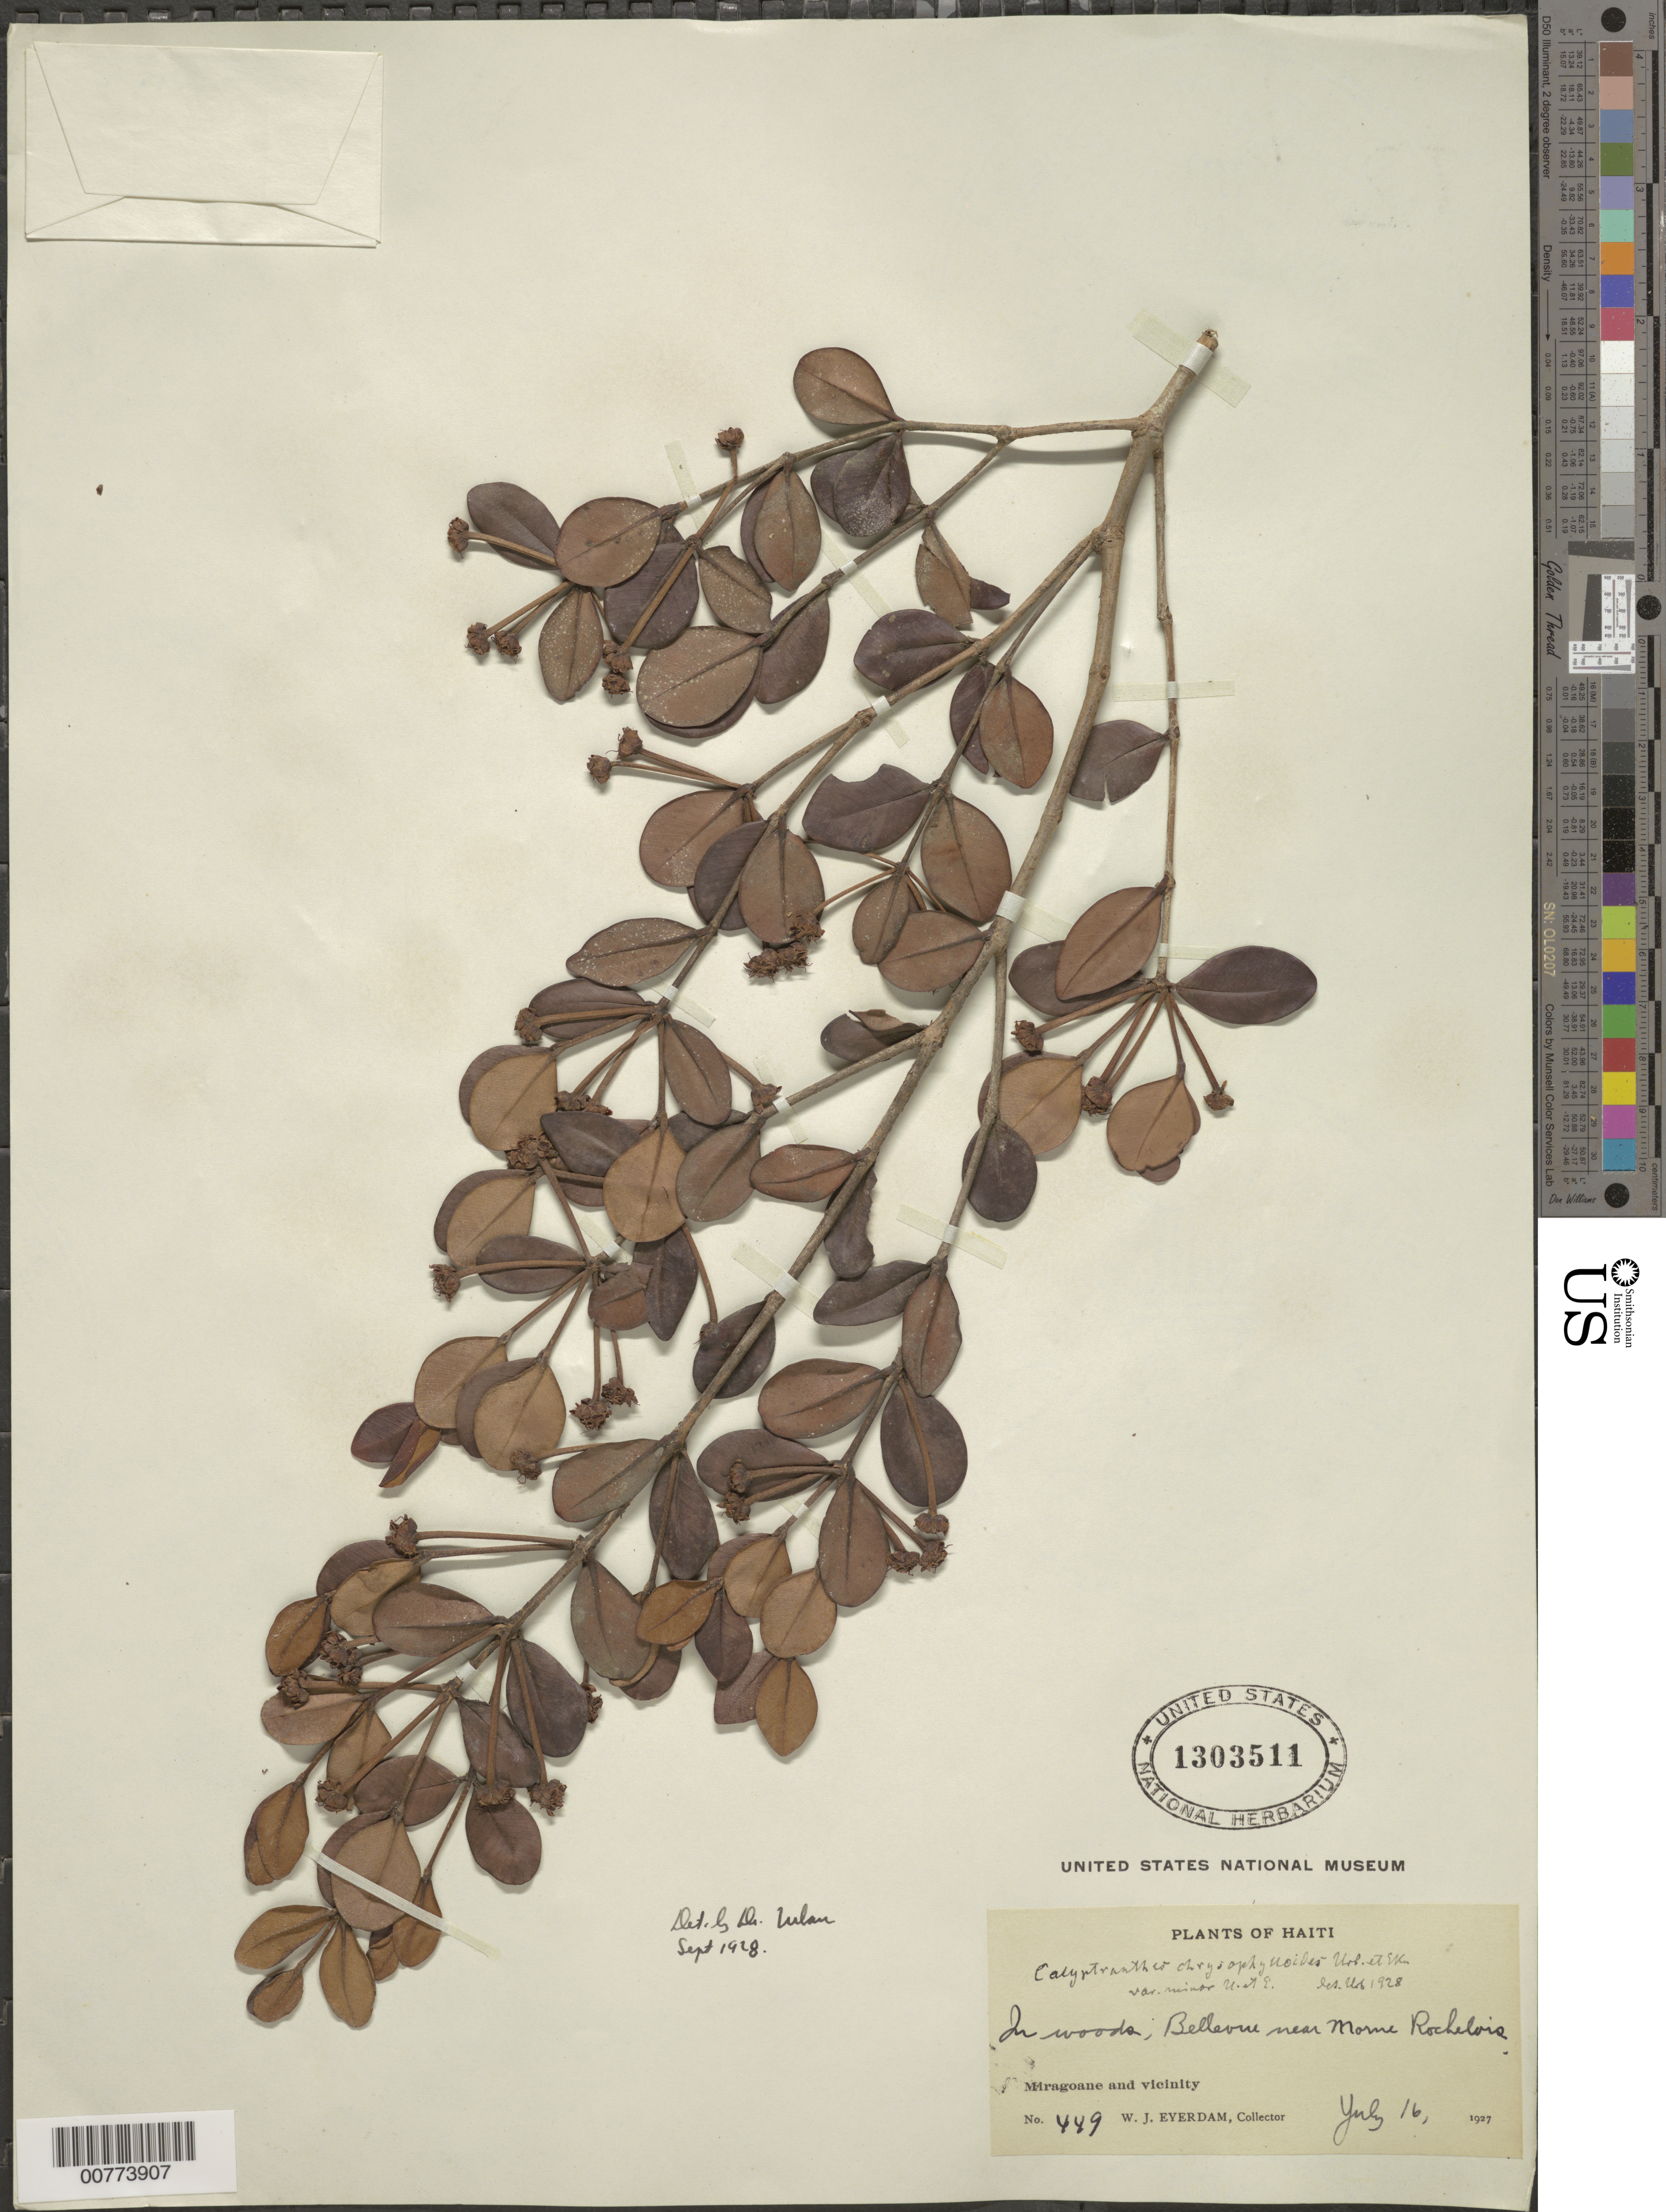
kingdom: Plantae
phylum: Tracheophyta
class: Magnoliopsida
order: Myrtales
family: Myrtaceae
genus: Myrcia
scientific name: Myrcia chrysophylloides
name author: (Urb. & Ekman) K. Campbell & Peguero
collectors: W. J. Eyerdam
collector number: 449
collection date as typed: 16 Jul 1927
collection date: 1927-07-16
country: Haiti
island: Hispaniola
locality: Miragoane and vicinity, Bellevue near Morne Rochelois.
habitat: In woods.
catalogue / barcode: US 1303511